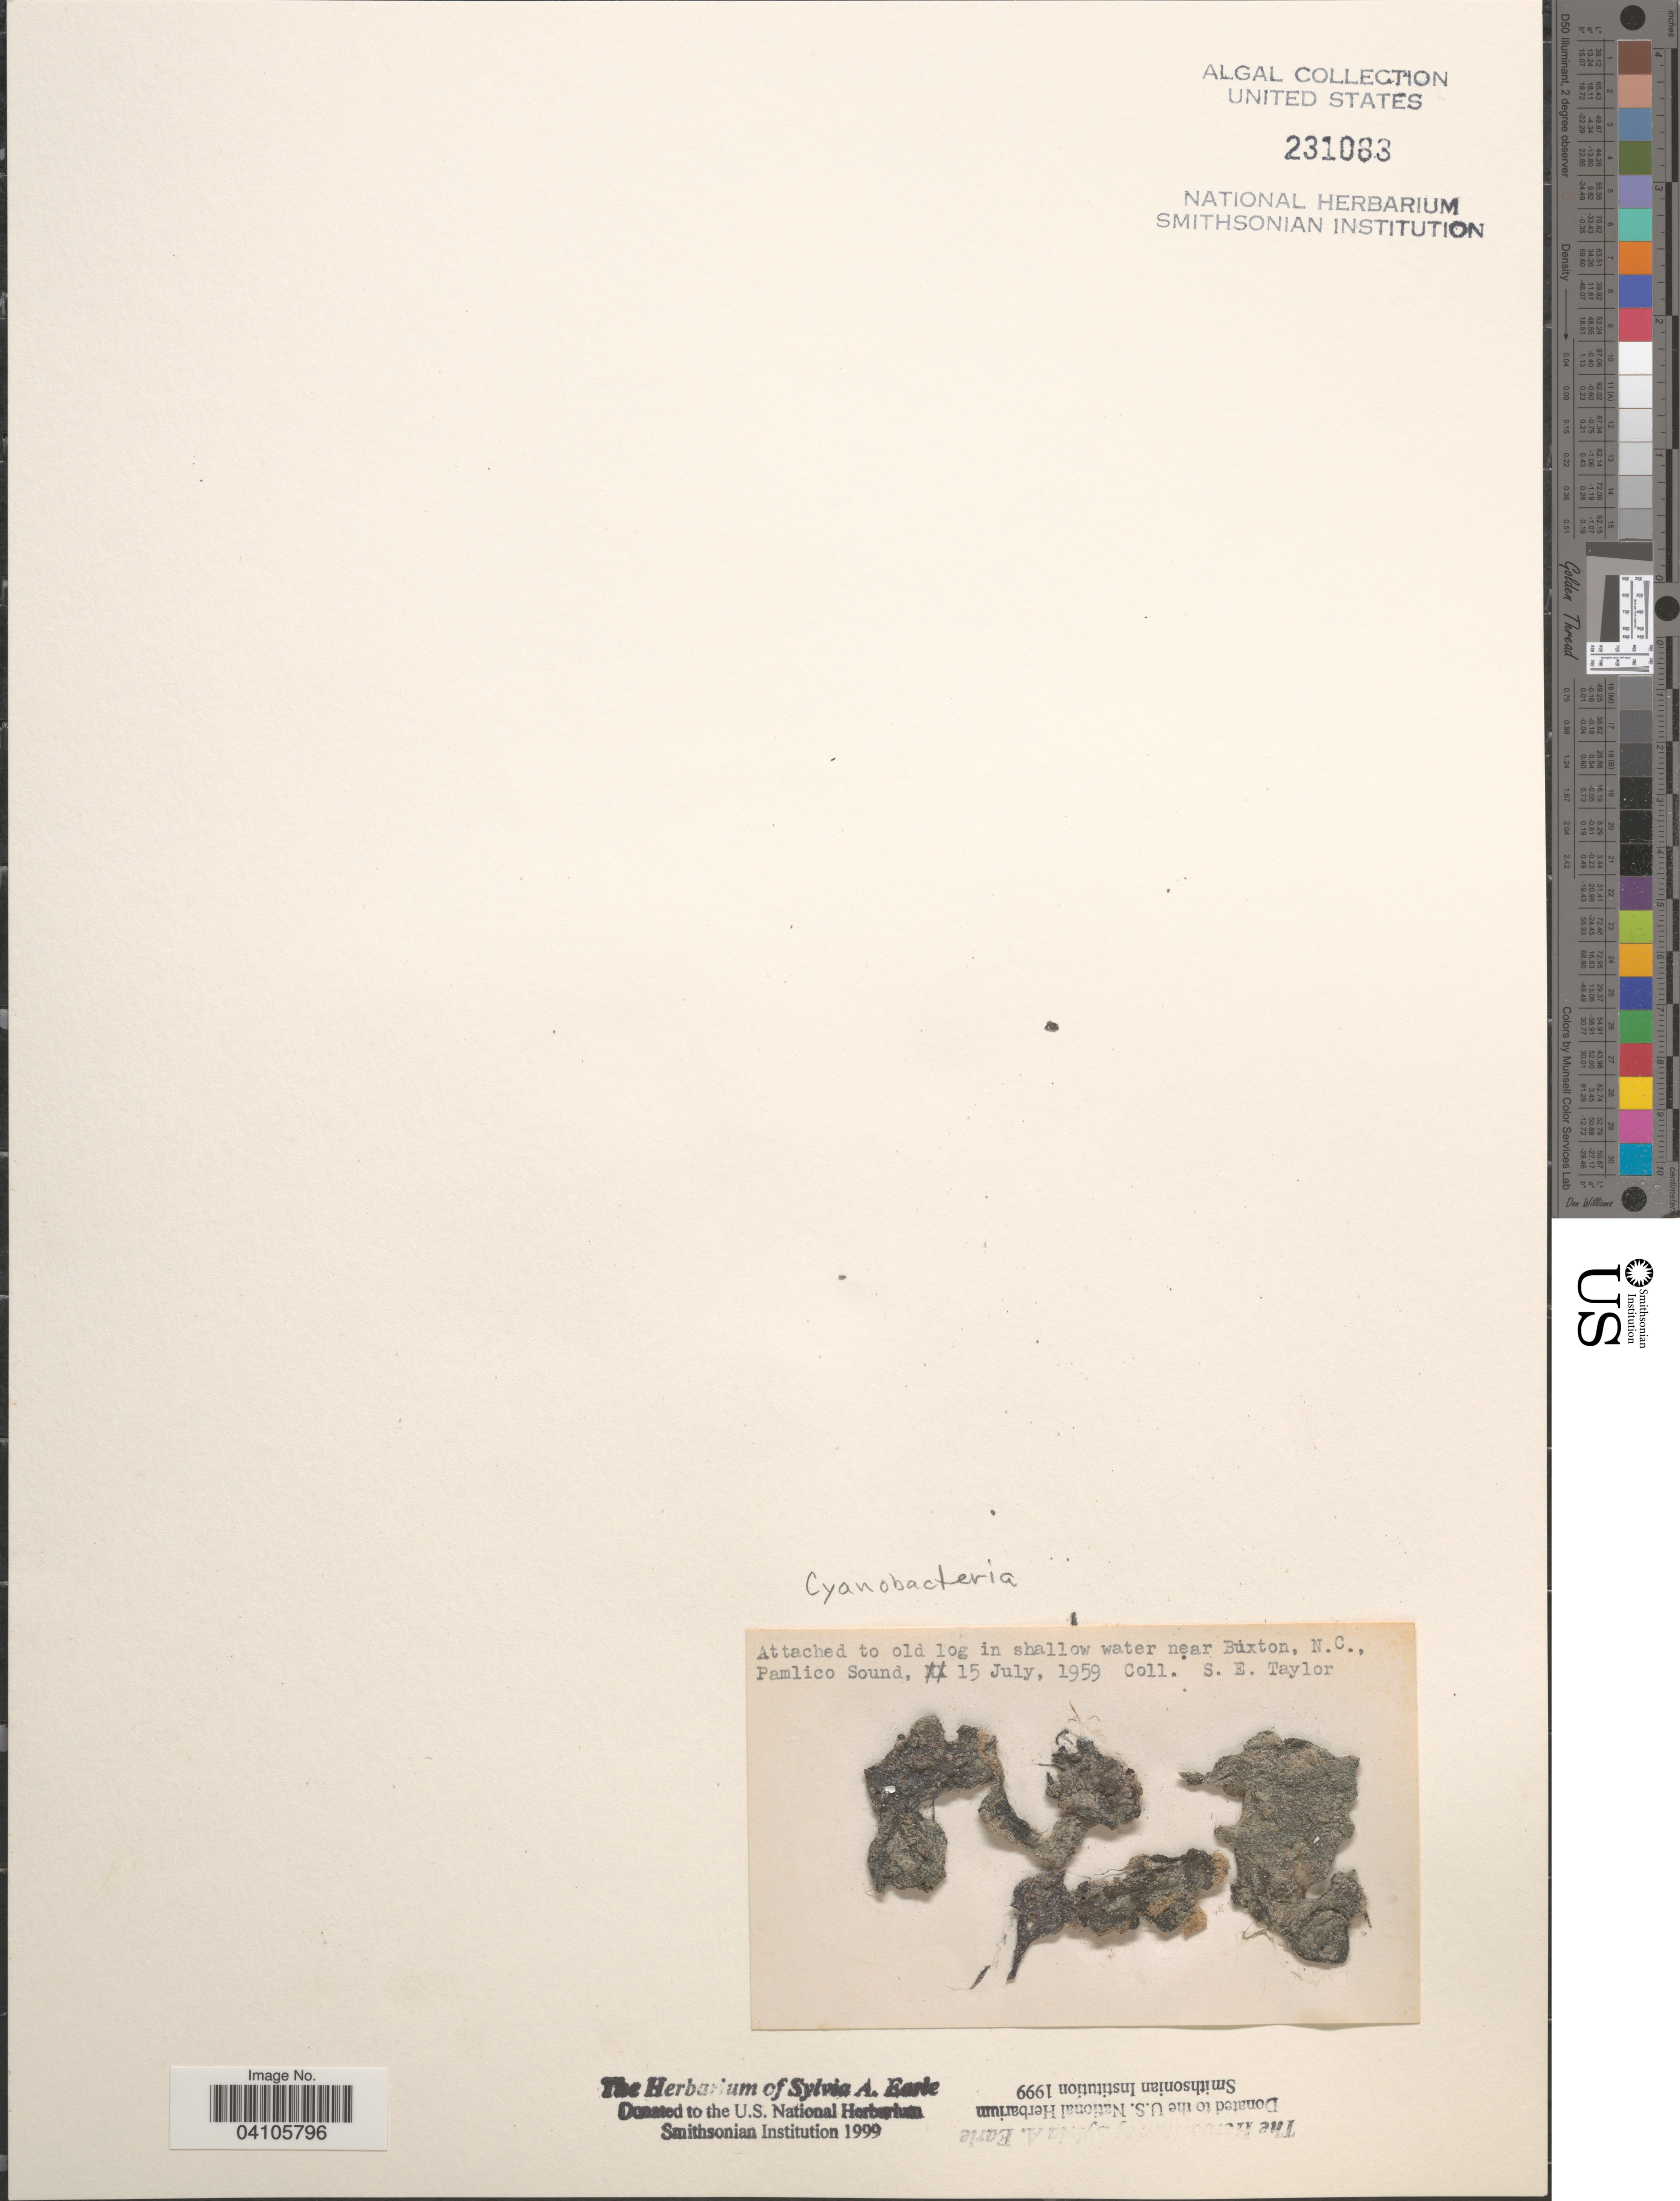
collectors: S. E. Taylor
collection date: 1959-07-15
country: United States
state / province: North Carolina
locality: Attached to old log in shallow water near Buxton, Pamlico Sound.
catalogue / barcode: US 231083